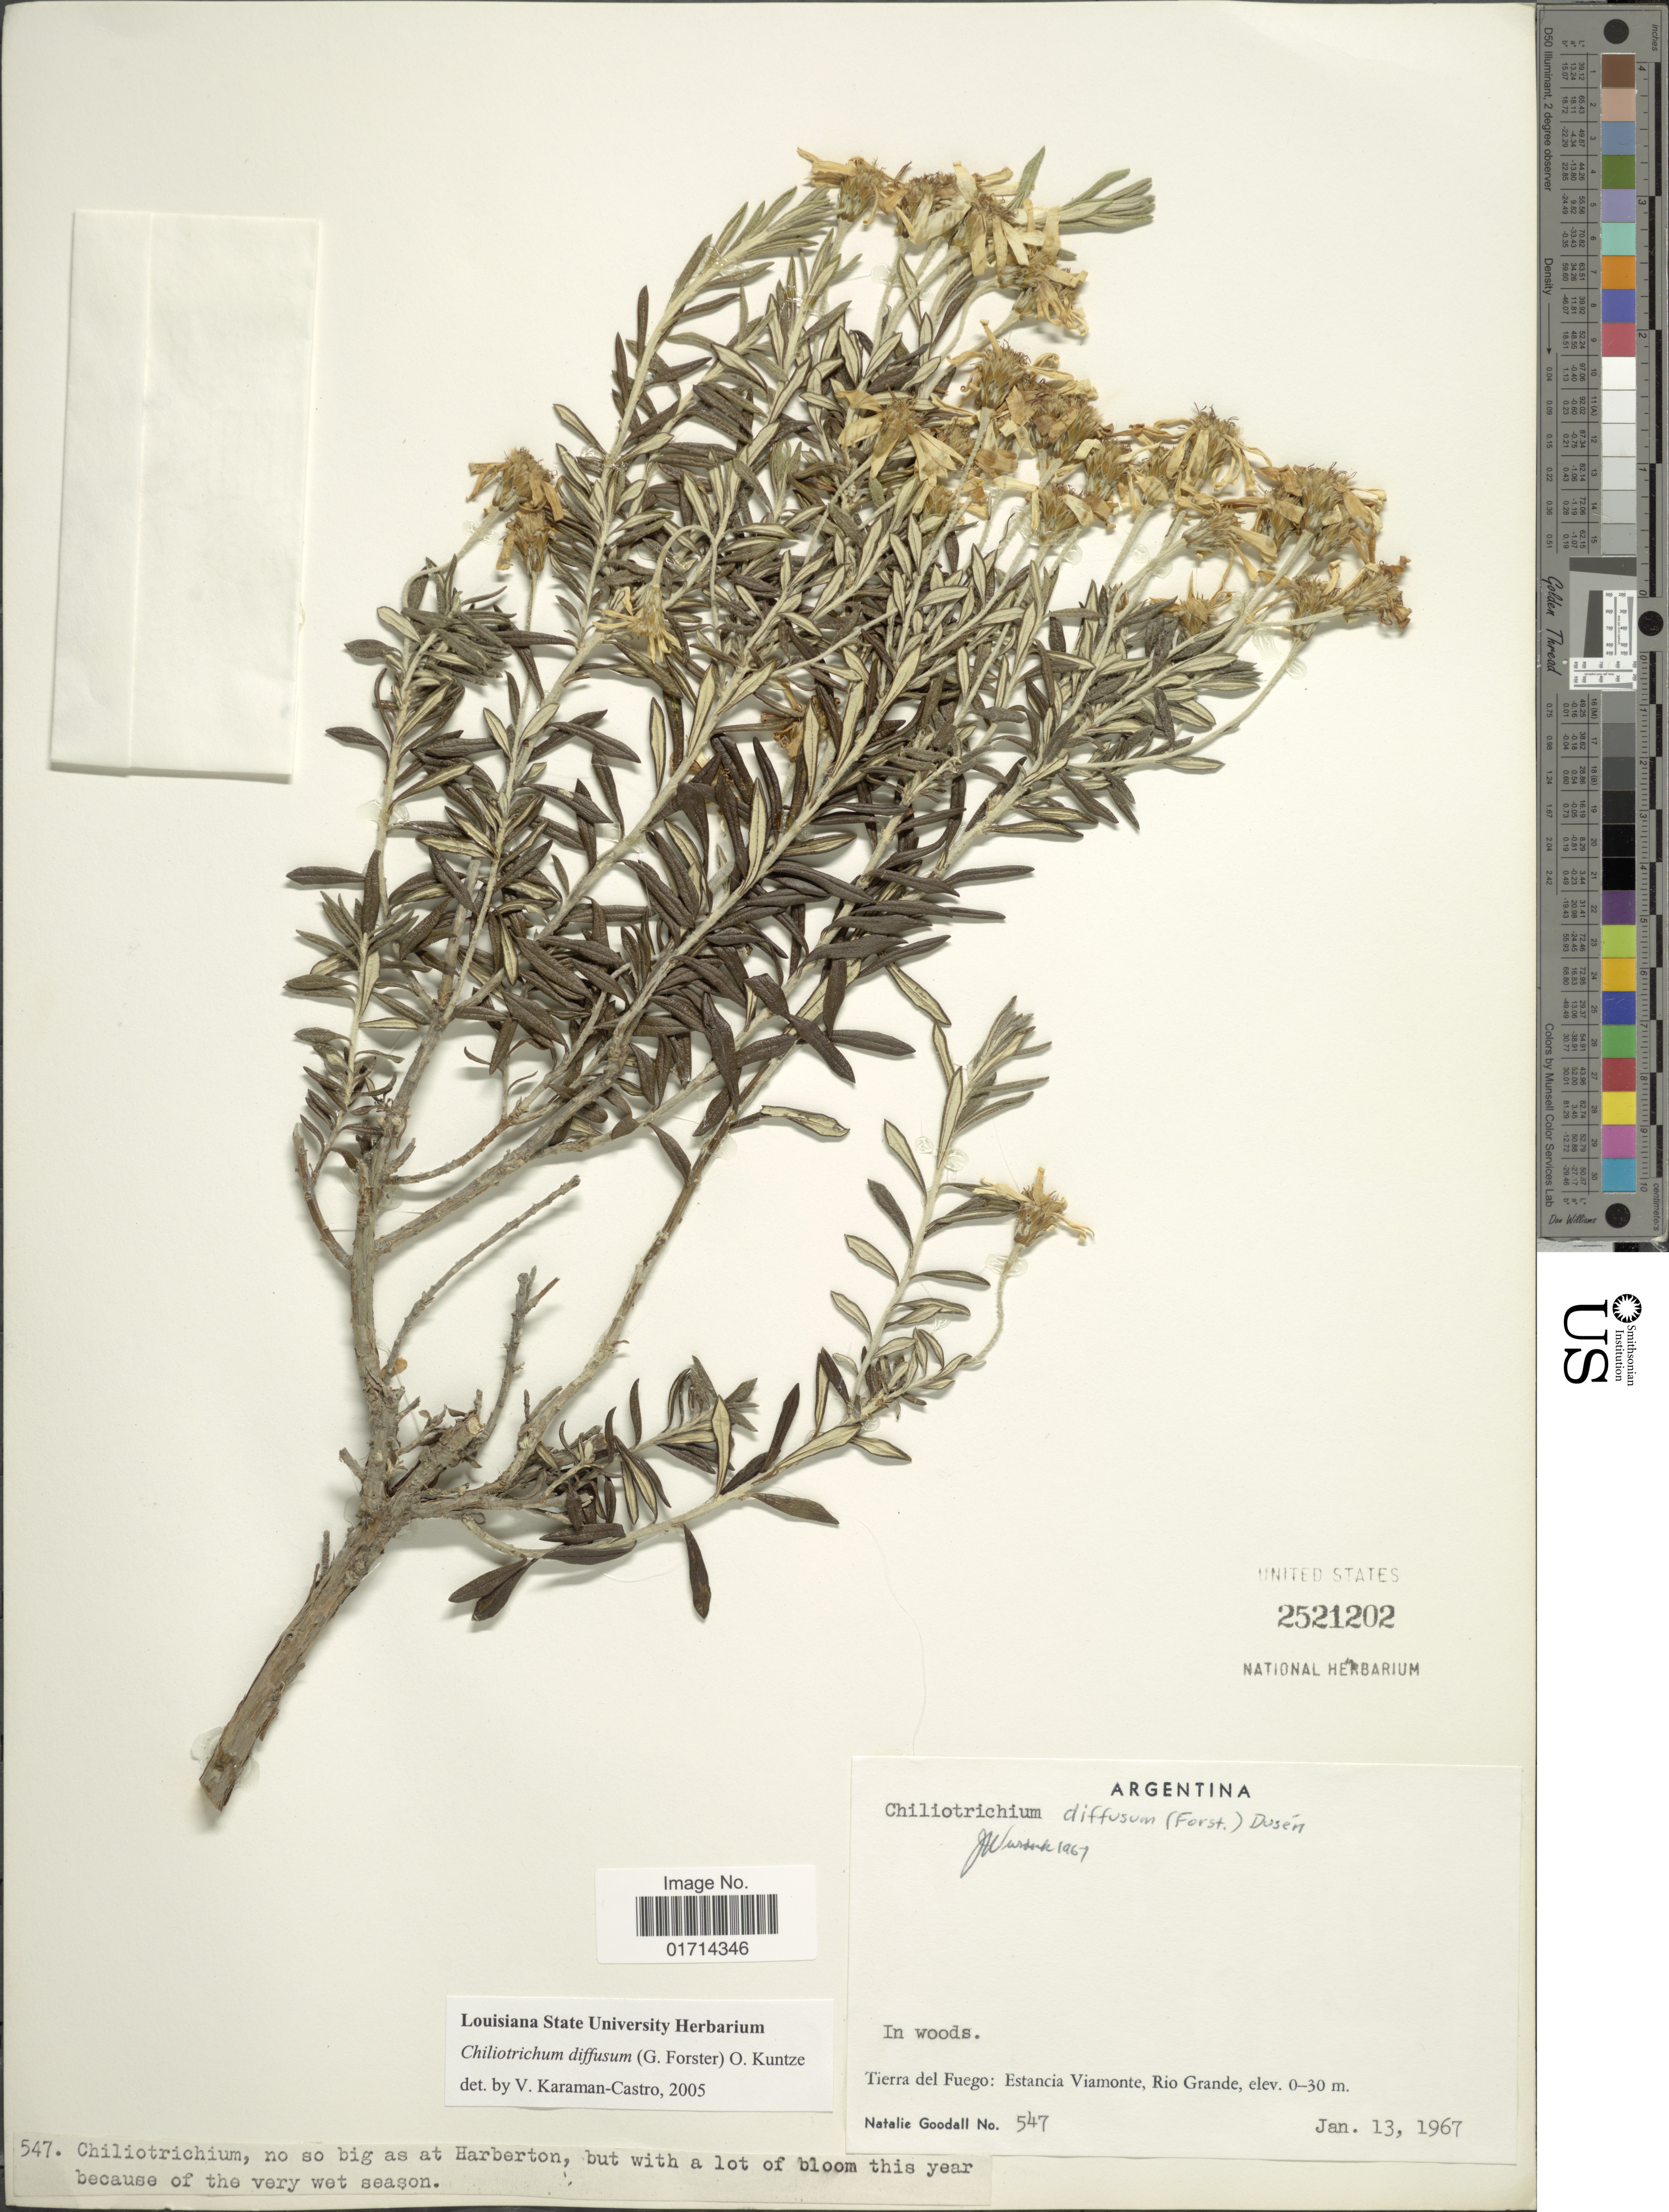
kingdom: Plantae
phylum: Tracheophyta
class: Magnoliopsida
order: Asterales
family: Asteraceae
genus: Chiliotrichum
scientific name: Chiliotrichum diffusum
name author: (G. Forst.) Kuntze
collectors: N. Goodall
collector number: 547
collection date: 1967-01-13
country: Argentina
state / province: Tierra del Fuego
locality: Estancia Viamonte, Rio Grande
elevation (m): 0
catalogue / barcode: US 2521202